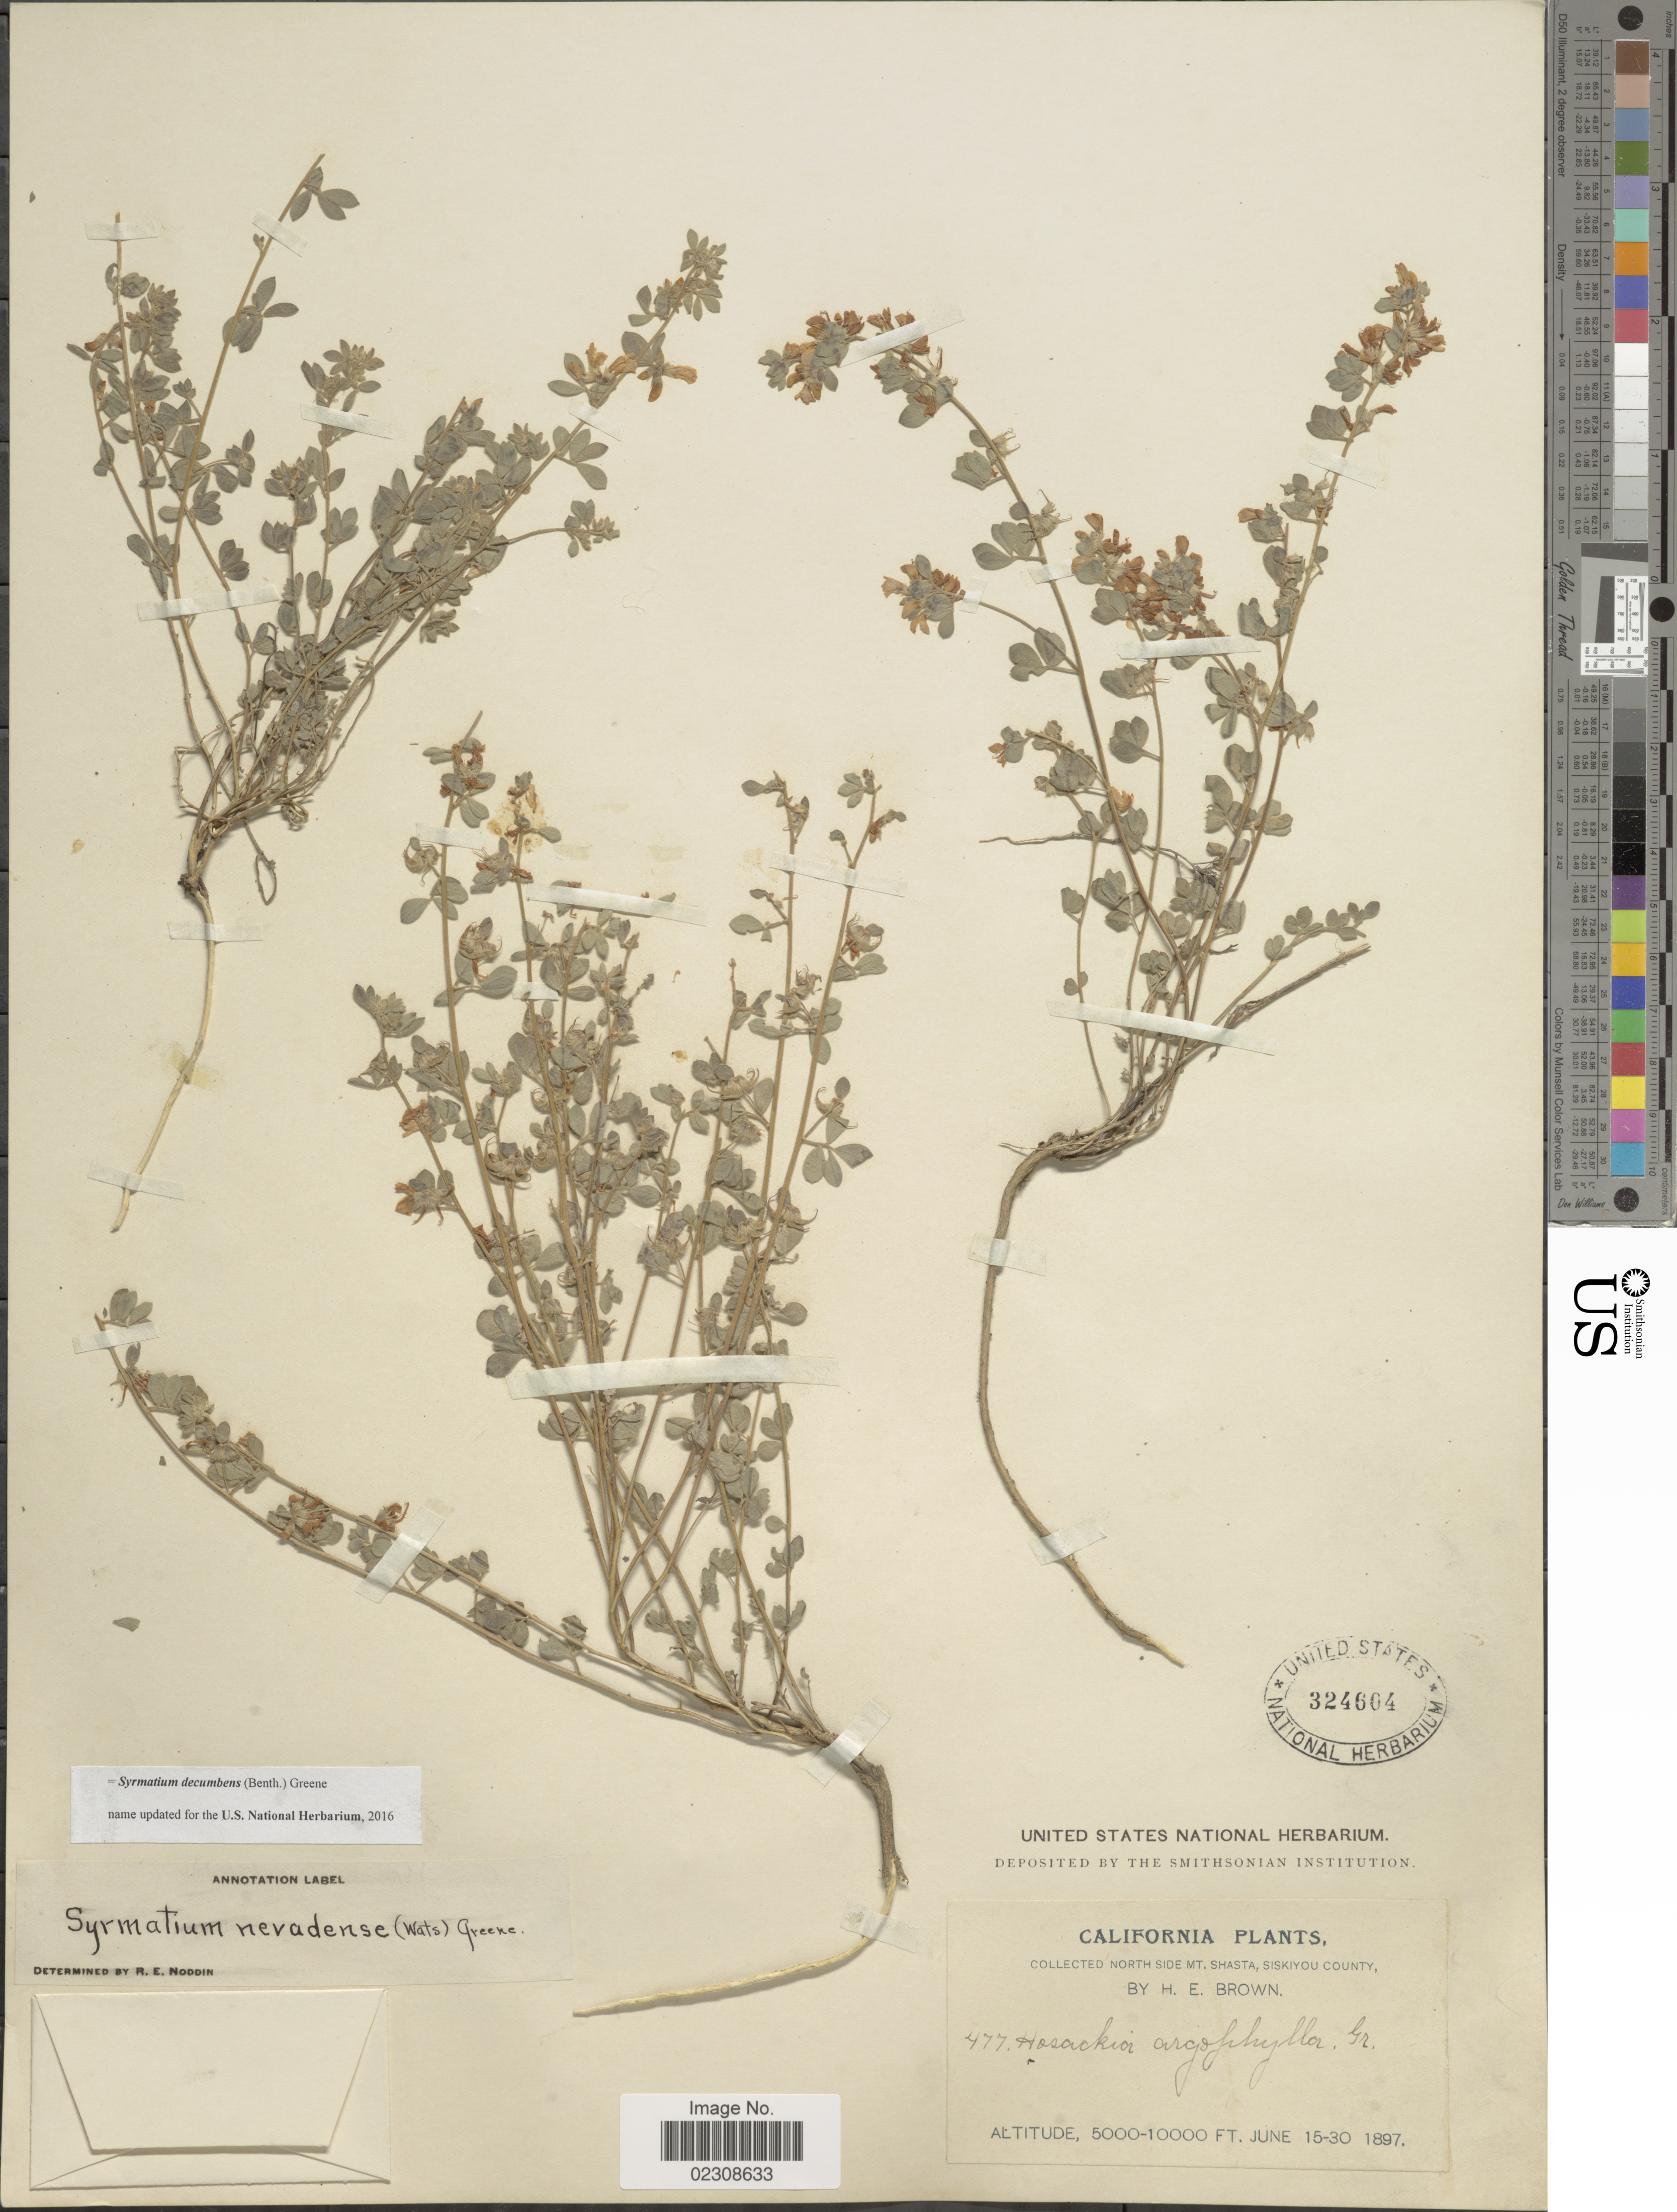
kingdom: Plantae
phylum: Tracheophyta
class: Magnoliopsida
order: Fabales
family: Fabaceae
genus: Syrmatium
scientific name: Syrmatium decumbens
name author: (Benth.) Greene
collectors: H. E. Brown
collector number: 477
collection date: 1897-06-15/1897-06-30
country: United States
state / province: California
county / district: Siskiyou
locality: North side Mt. Shasta, Siskiyou County.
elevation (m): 1524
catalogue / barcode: US 324604